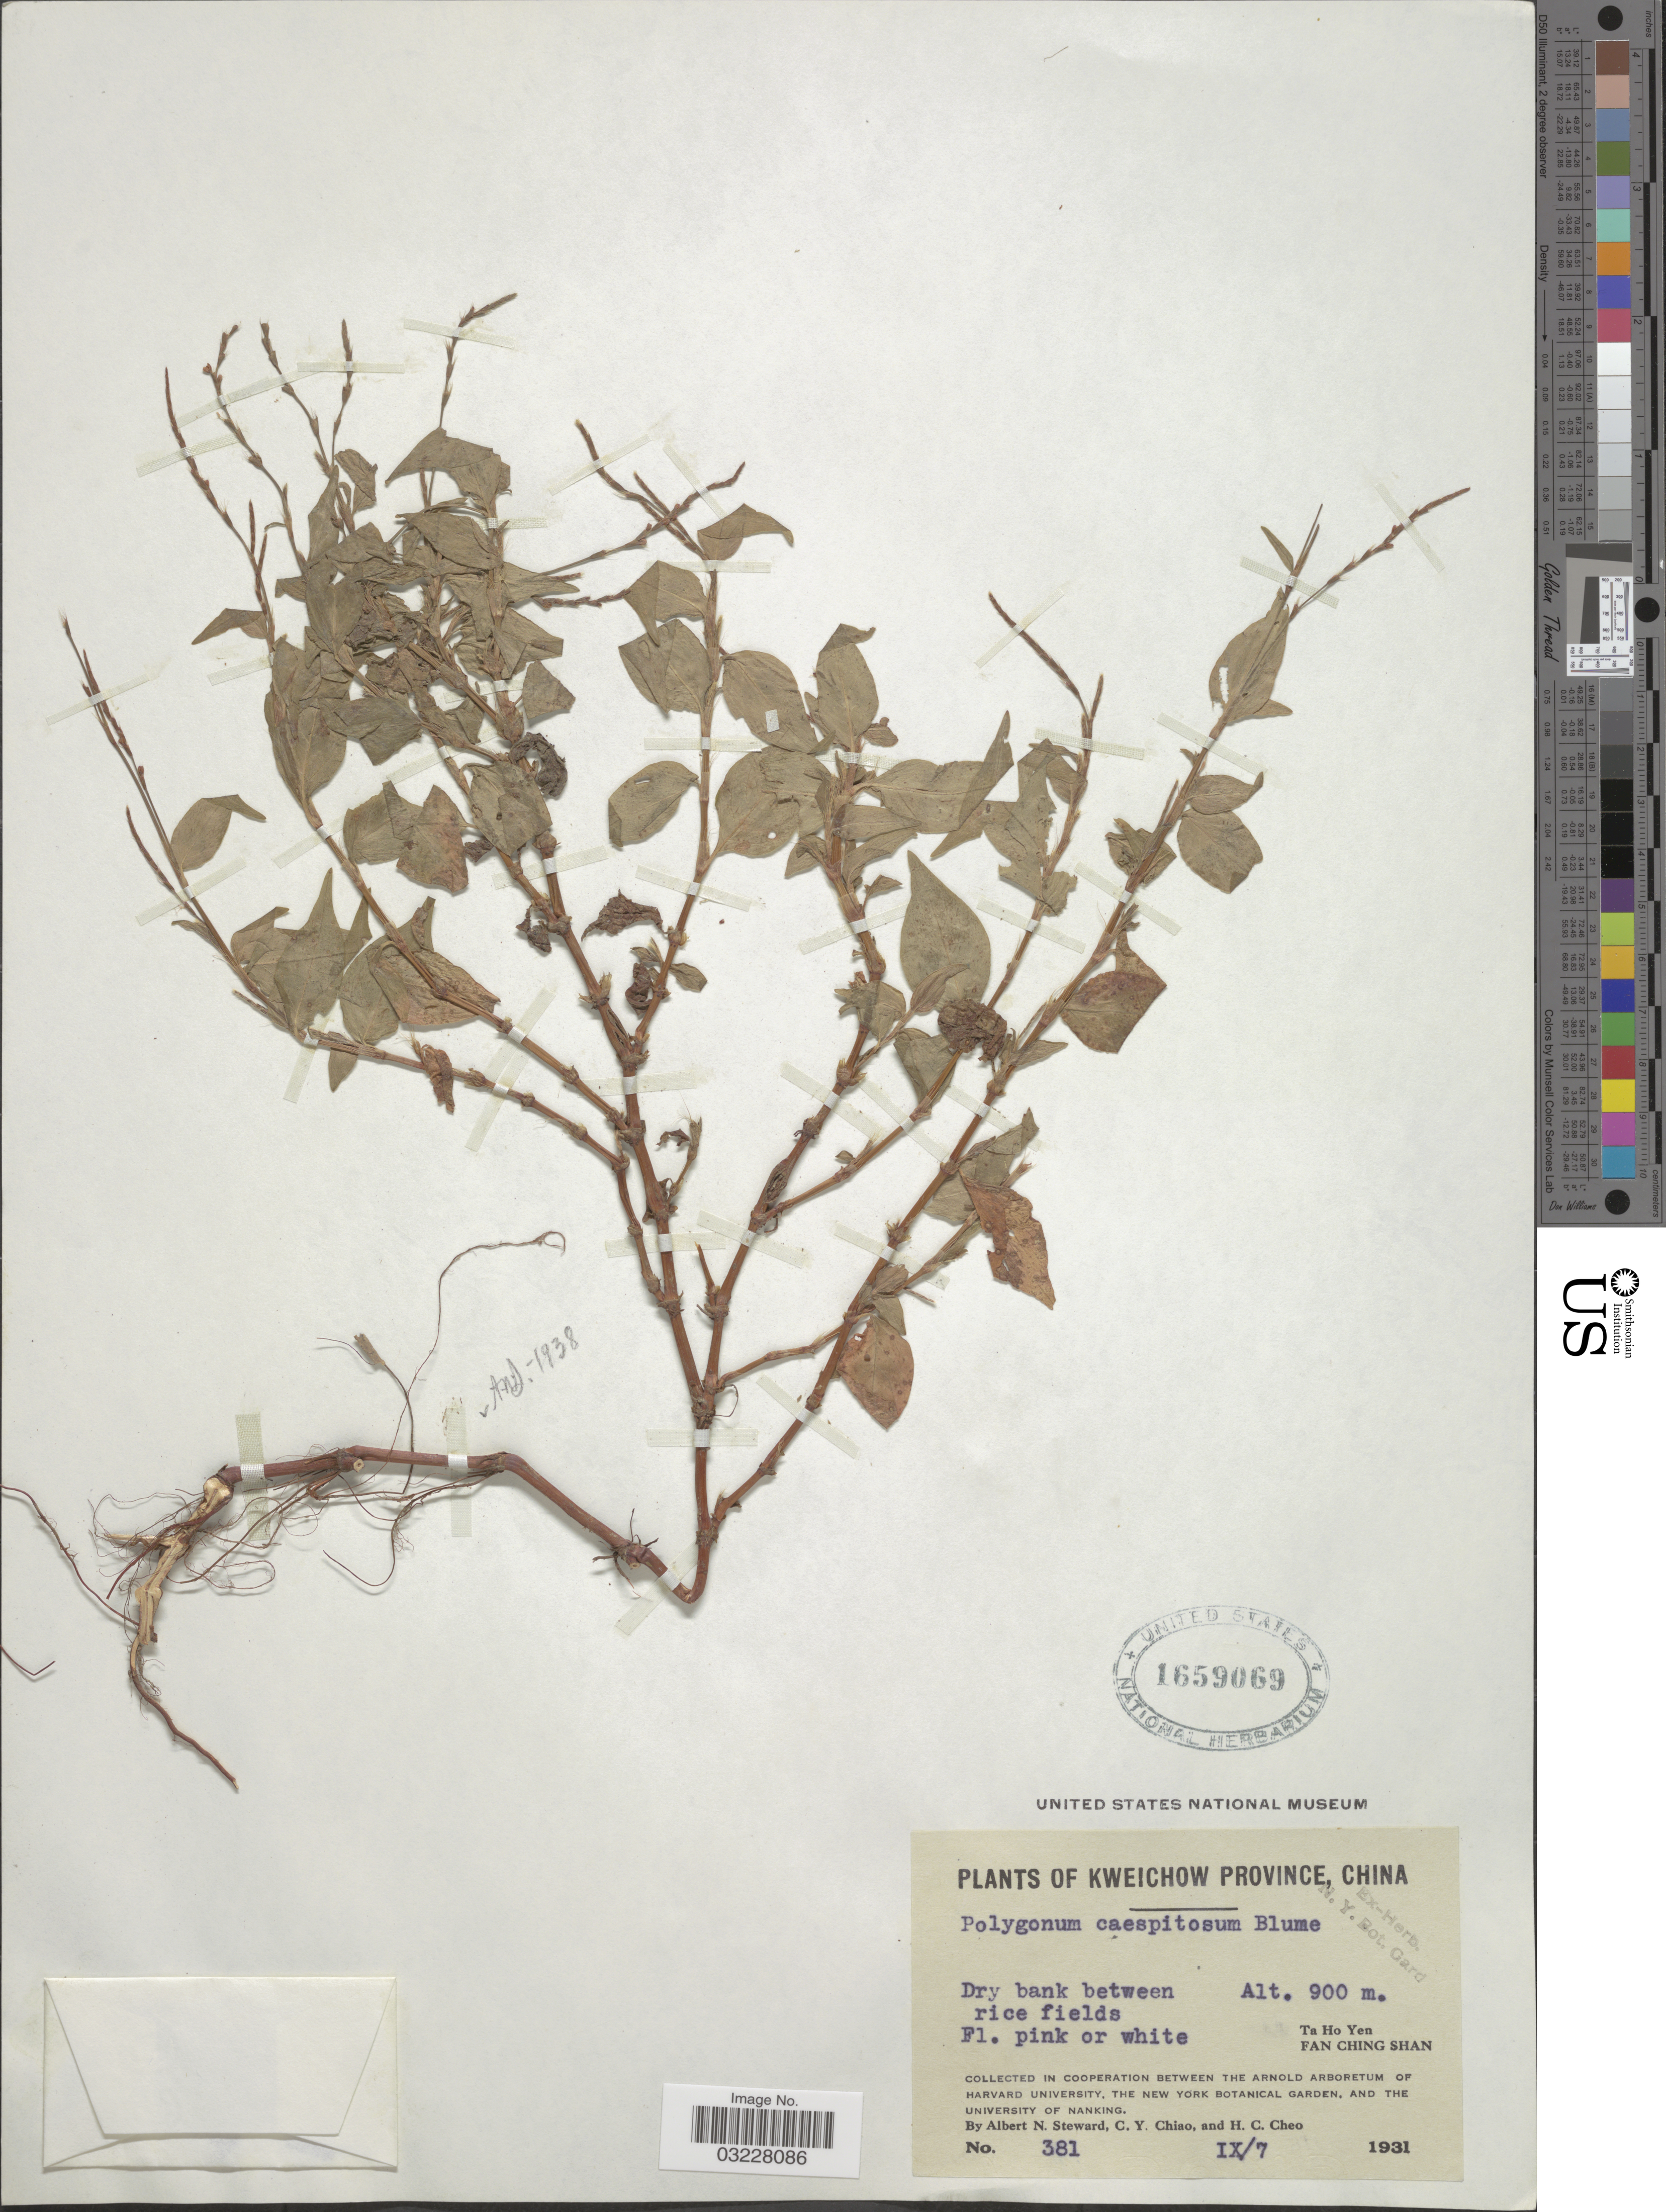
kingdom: Plantae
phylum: Tracheophyta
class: Magnoliopsida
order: Caryophyllales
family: Polygonaceae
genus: Polygonum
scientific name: Polygonum caespitosum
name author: Blume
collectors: A. N. Steward, C. Y. Chiao & H. Cheo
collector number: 381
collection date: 1931-09-07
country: China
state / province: Guizhou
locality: Kweichow Province. Ta Ho Yen, Fan Ching Shan.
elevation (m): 900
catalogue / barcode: US 1659069